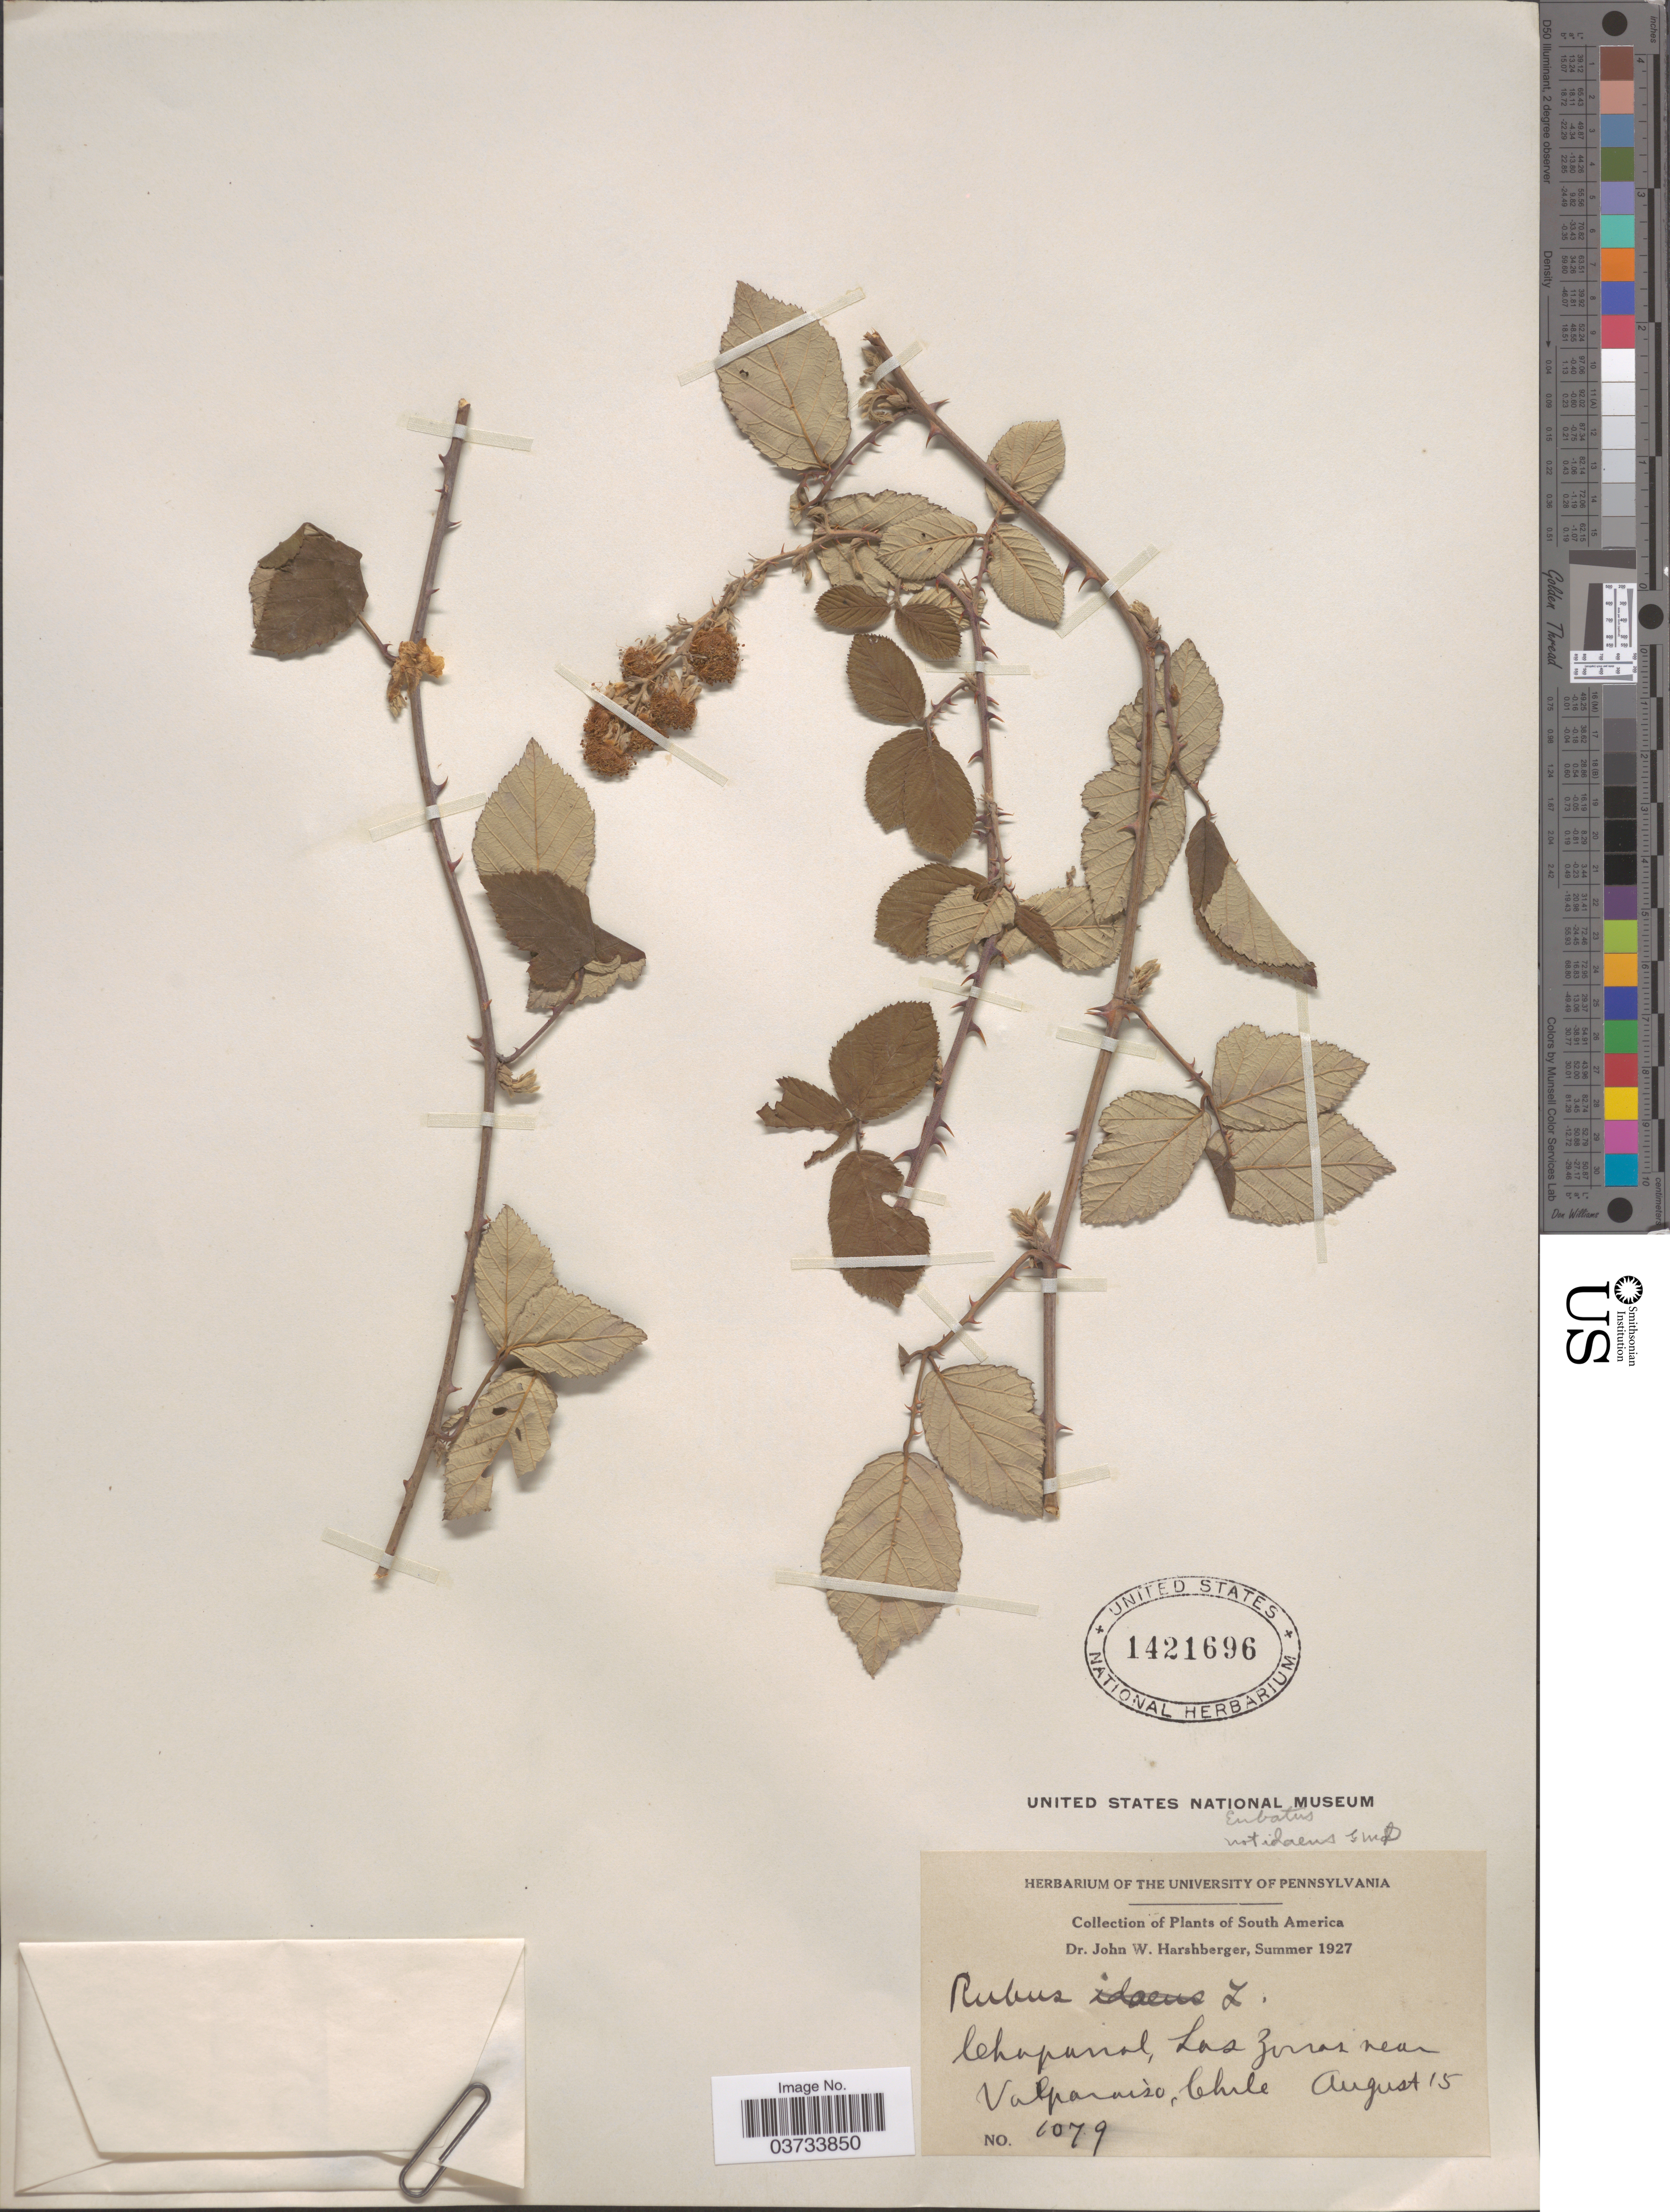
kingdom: Plantae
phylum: Tracheophyta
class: Magnoliopsida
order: Rosales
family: Rosaceae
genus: Rubus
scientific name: Rubus sp.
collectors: J. W. Harshberger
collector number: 1079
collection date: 1927-08-15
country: Chile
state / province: Valparaíso (V)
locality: Chaparral, Las Zonas near Valparaiso.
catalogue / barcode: US 1421696